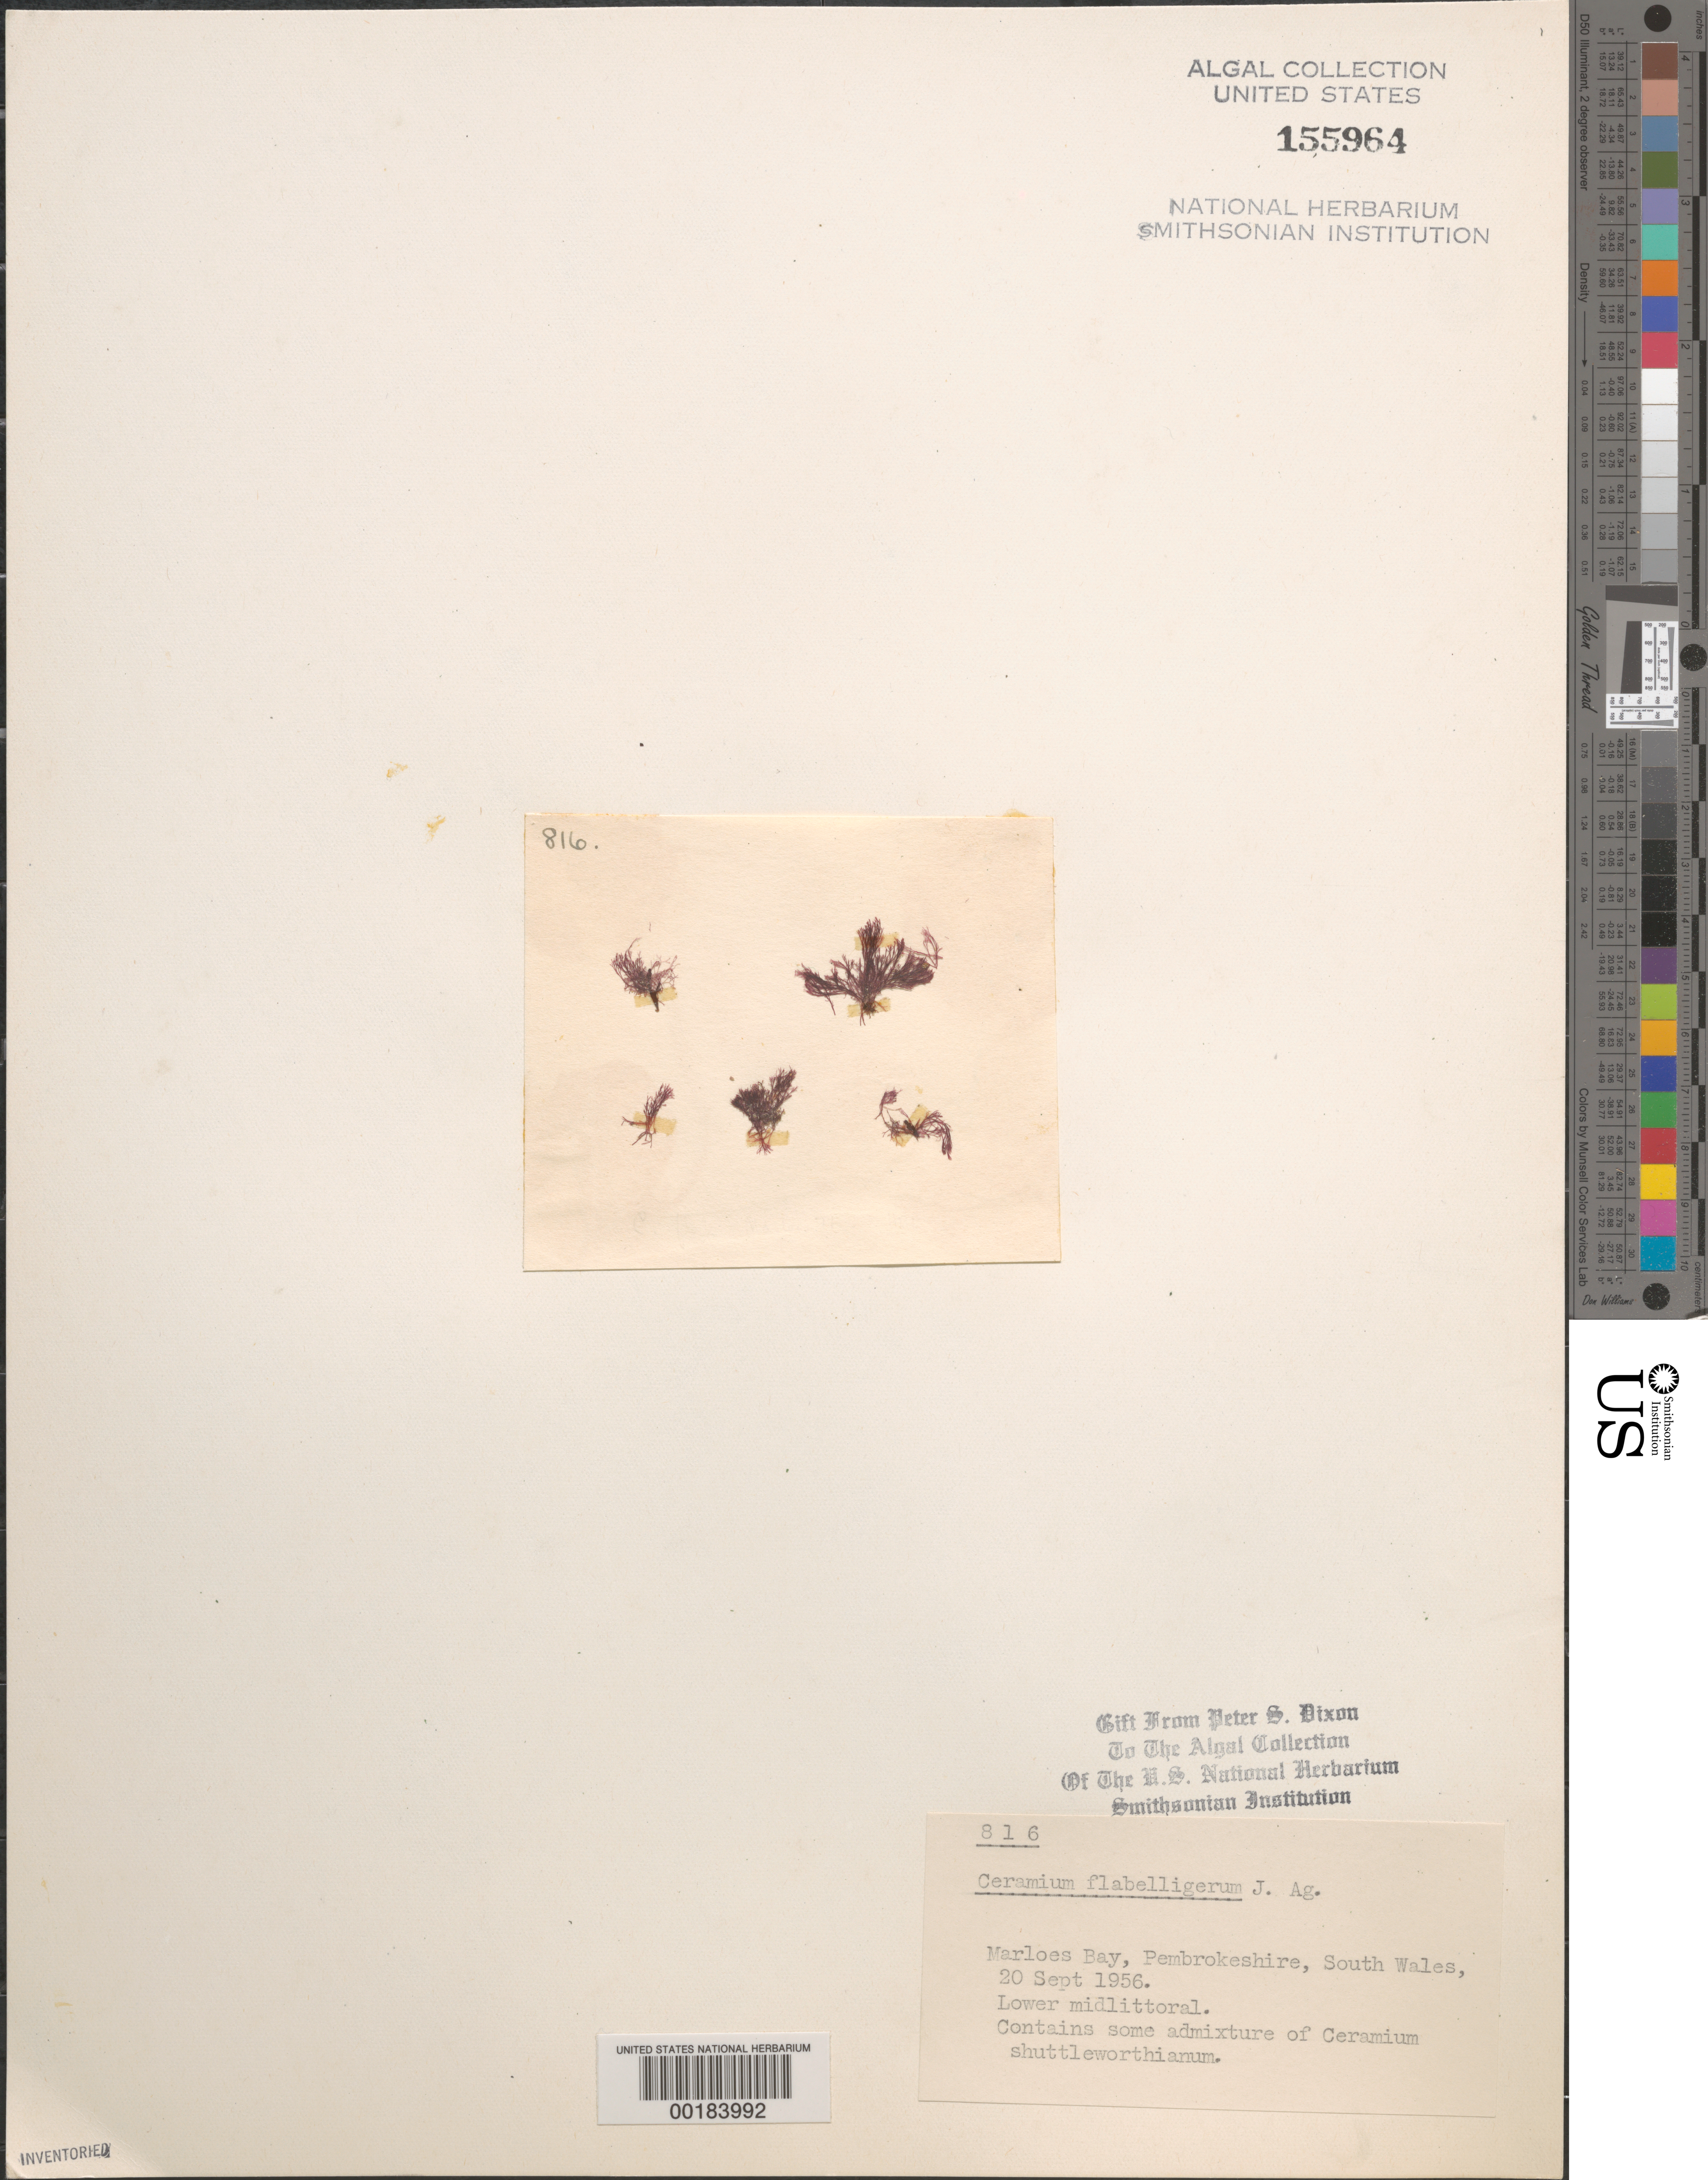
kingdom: Plantae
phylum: Rhodophyta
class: Florideophyceae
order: Ceramiales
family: Ceramiaceae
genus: Ceramium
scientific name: Ceramium gaditanum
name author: (Clemente) Cremades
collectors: P. S. Dixon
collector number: PSD 816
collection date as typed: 20 Sep 1956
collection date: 1956-09-20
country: United Kingdom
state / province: Wales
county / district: Dyfed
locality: Marloes Bay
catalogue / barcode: US 155964